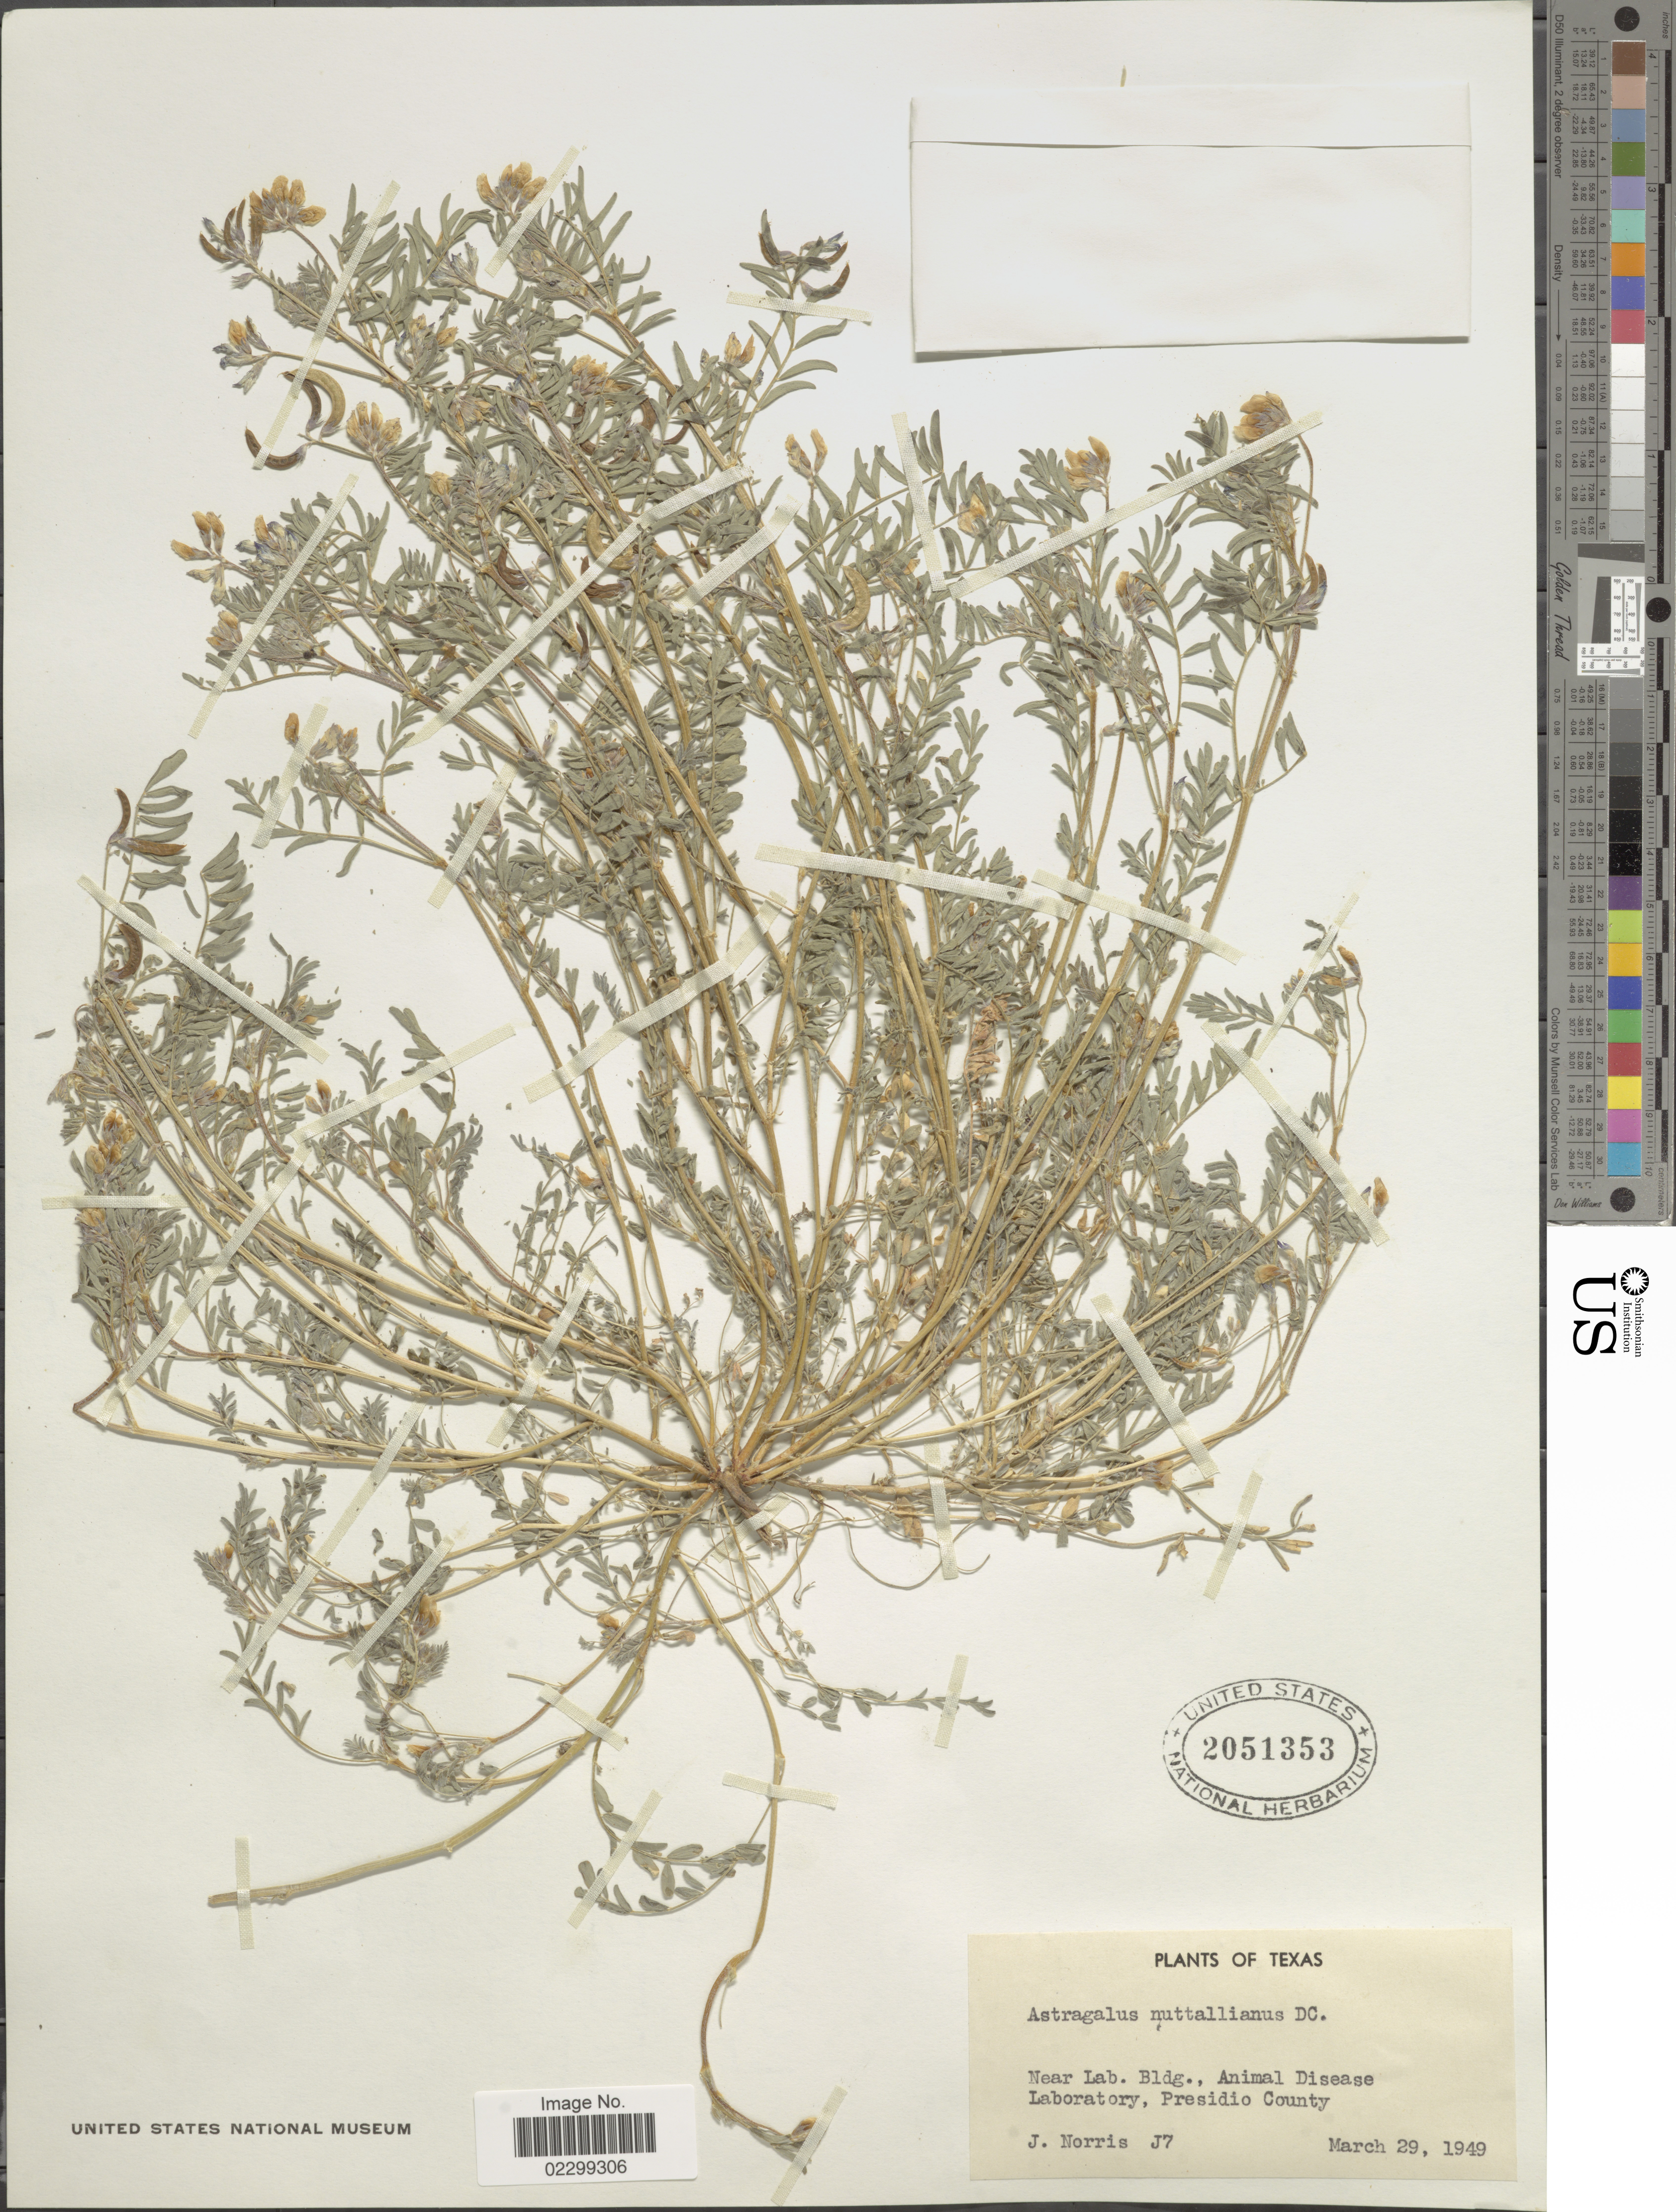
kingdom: Plantae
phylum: Tracheophyta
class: Magnoliopsida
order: Fabales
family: Fabaceae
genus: Astragalus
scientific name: Astragalus austrinus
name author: (Small) O.E. Schulz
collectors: J. Norris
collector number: J7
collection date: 1949-03-29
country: United States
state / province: Texas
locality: Near Lab. Bldg., Animal Disease Laboratory, Presidio County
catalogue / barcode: US 2051353